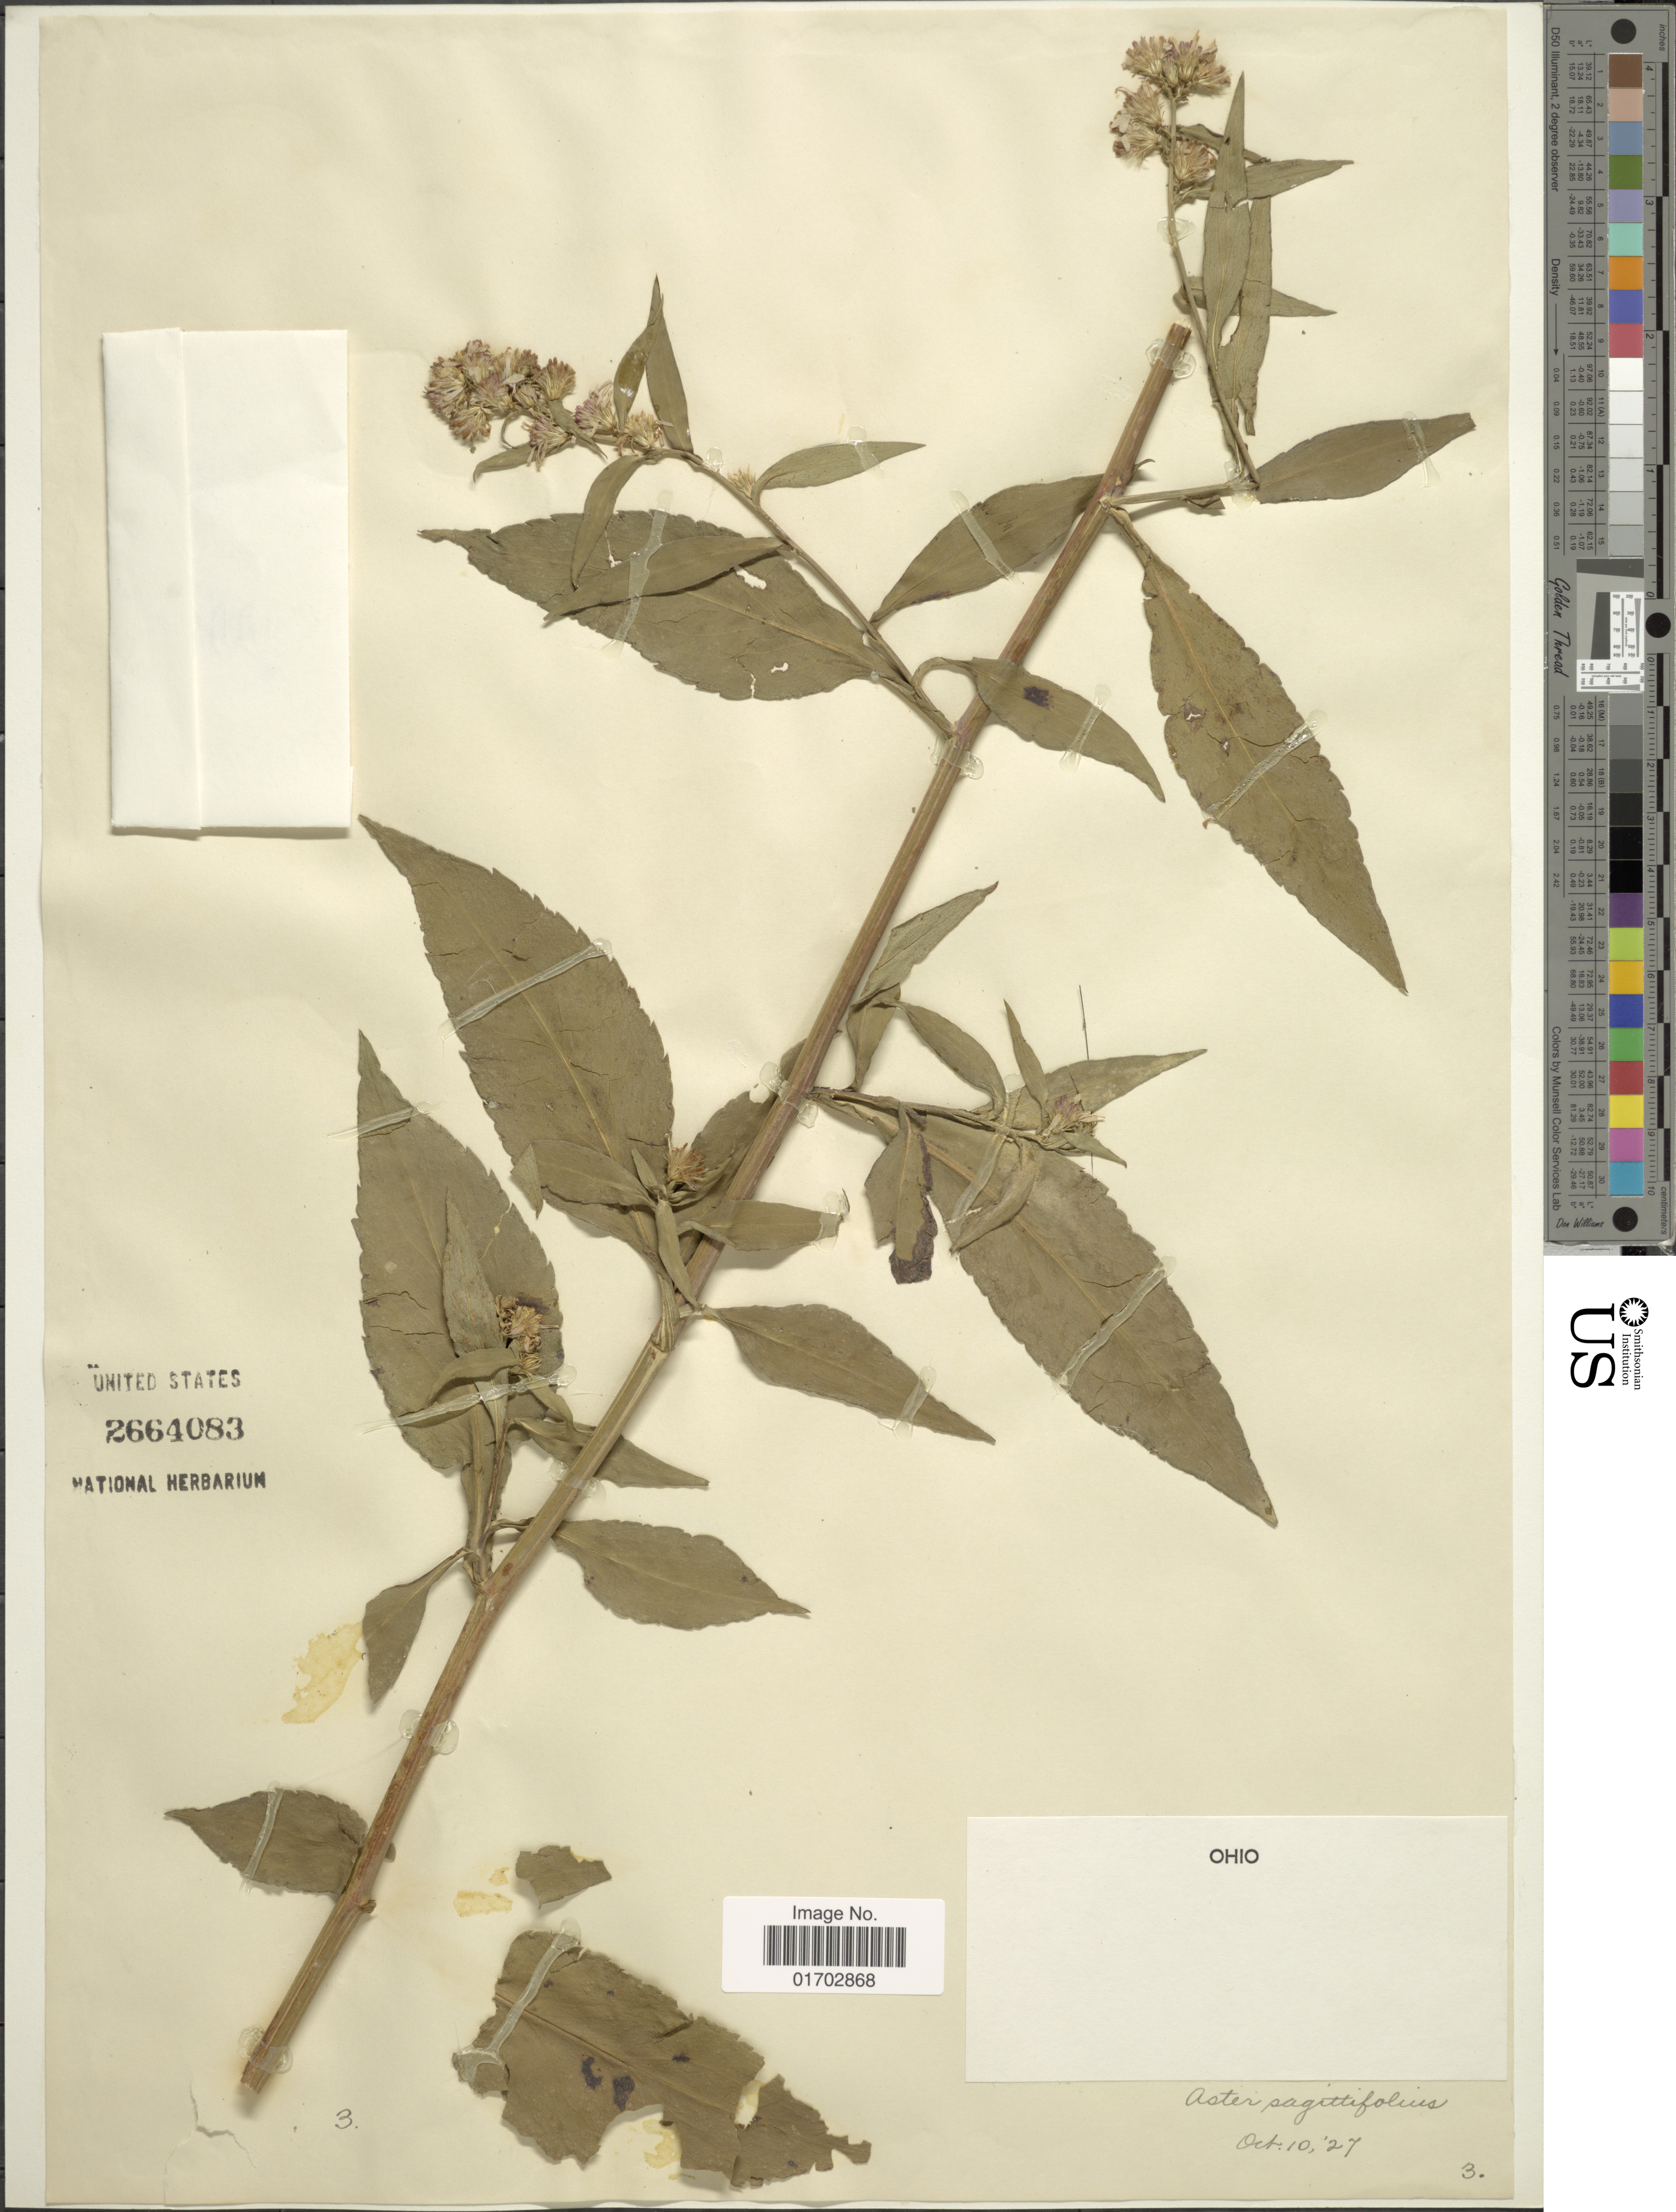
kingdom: Plantae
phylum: Tracheophyta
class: Magnoliopsida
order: Asterales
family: Asteraceae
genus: Symphyotrichum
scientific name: Symphyotrichum sagittifolium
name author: (Wedem. ex Willd.) G.L. Nesom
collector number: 3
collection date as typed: Transcribed d/m/y: 10/10/27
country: United States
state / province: Ohio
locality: Ohio.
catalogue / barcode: US 2664083